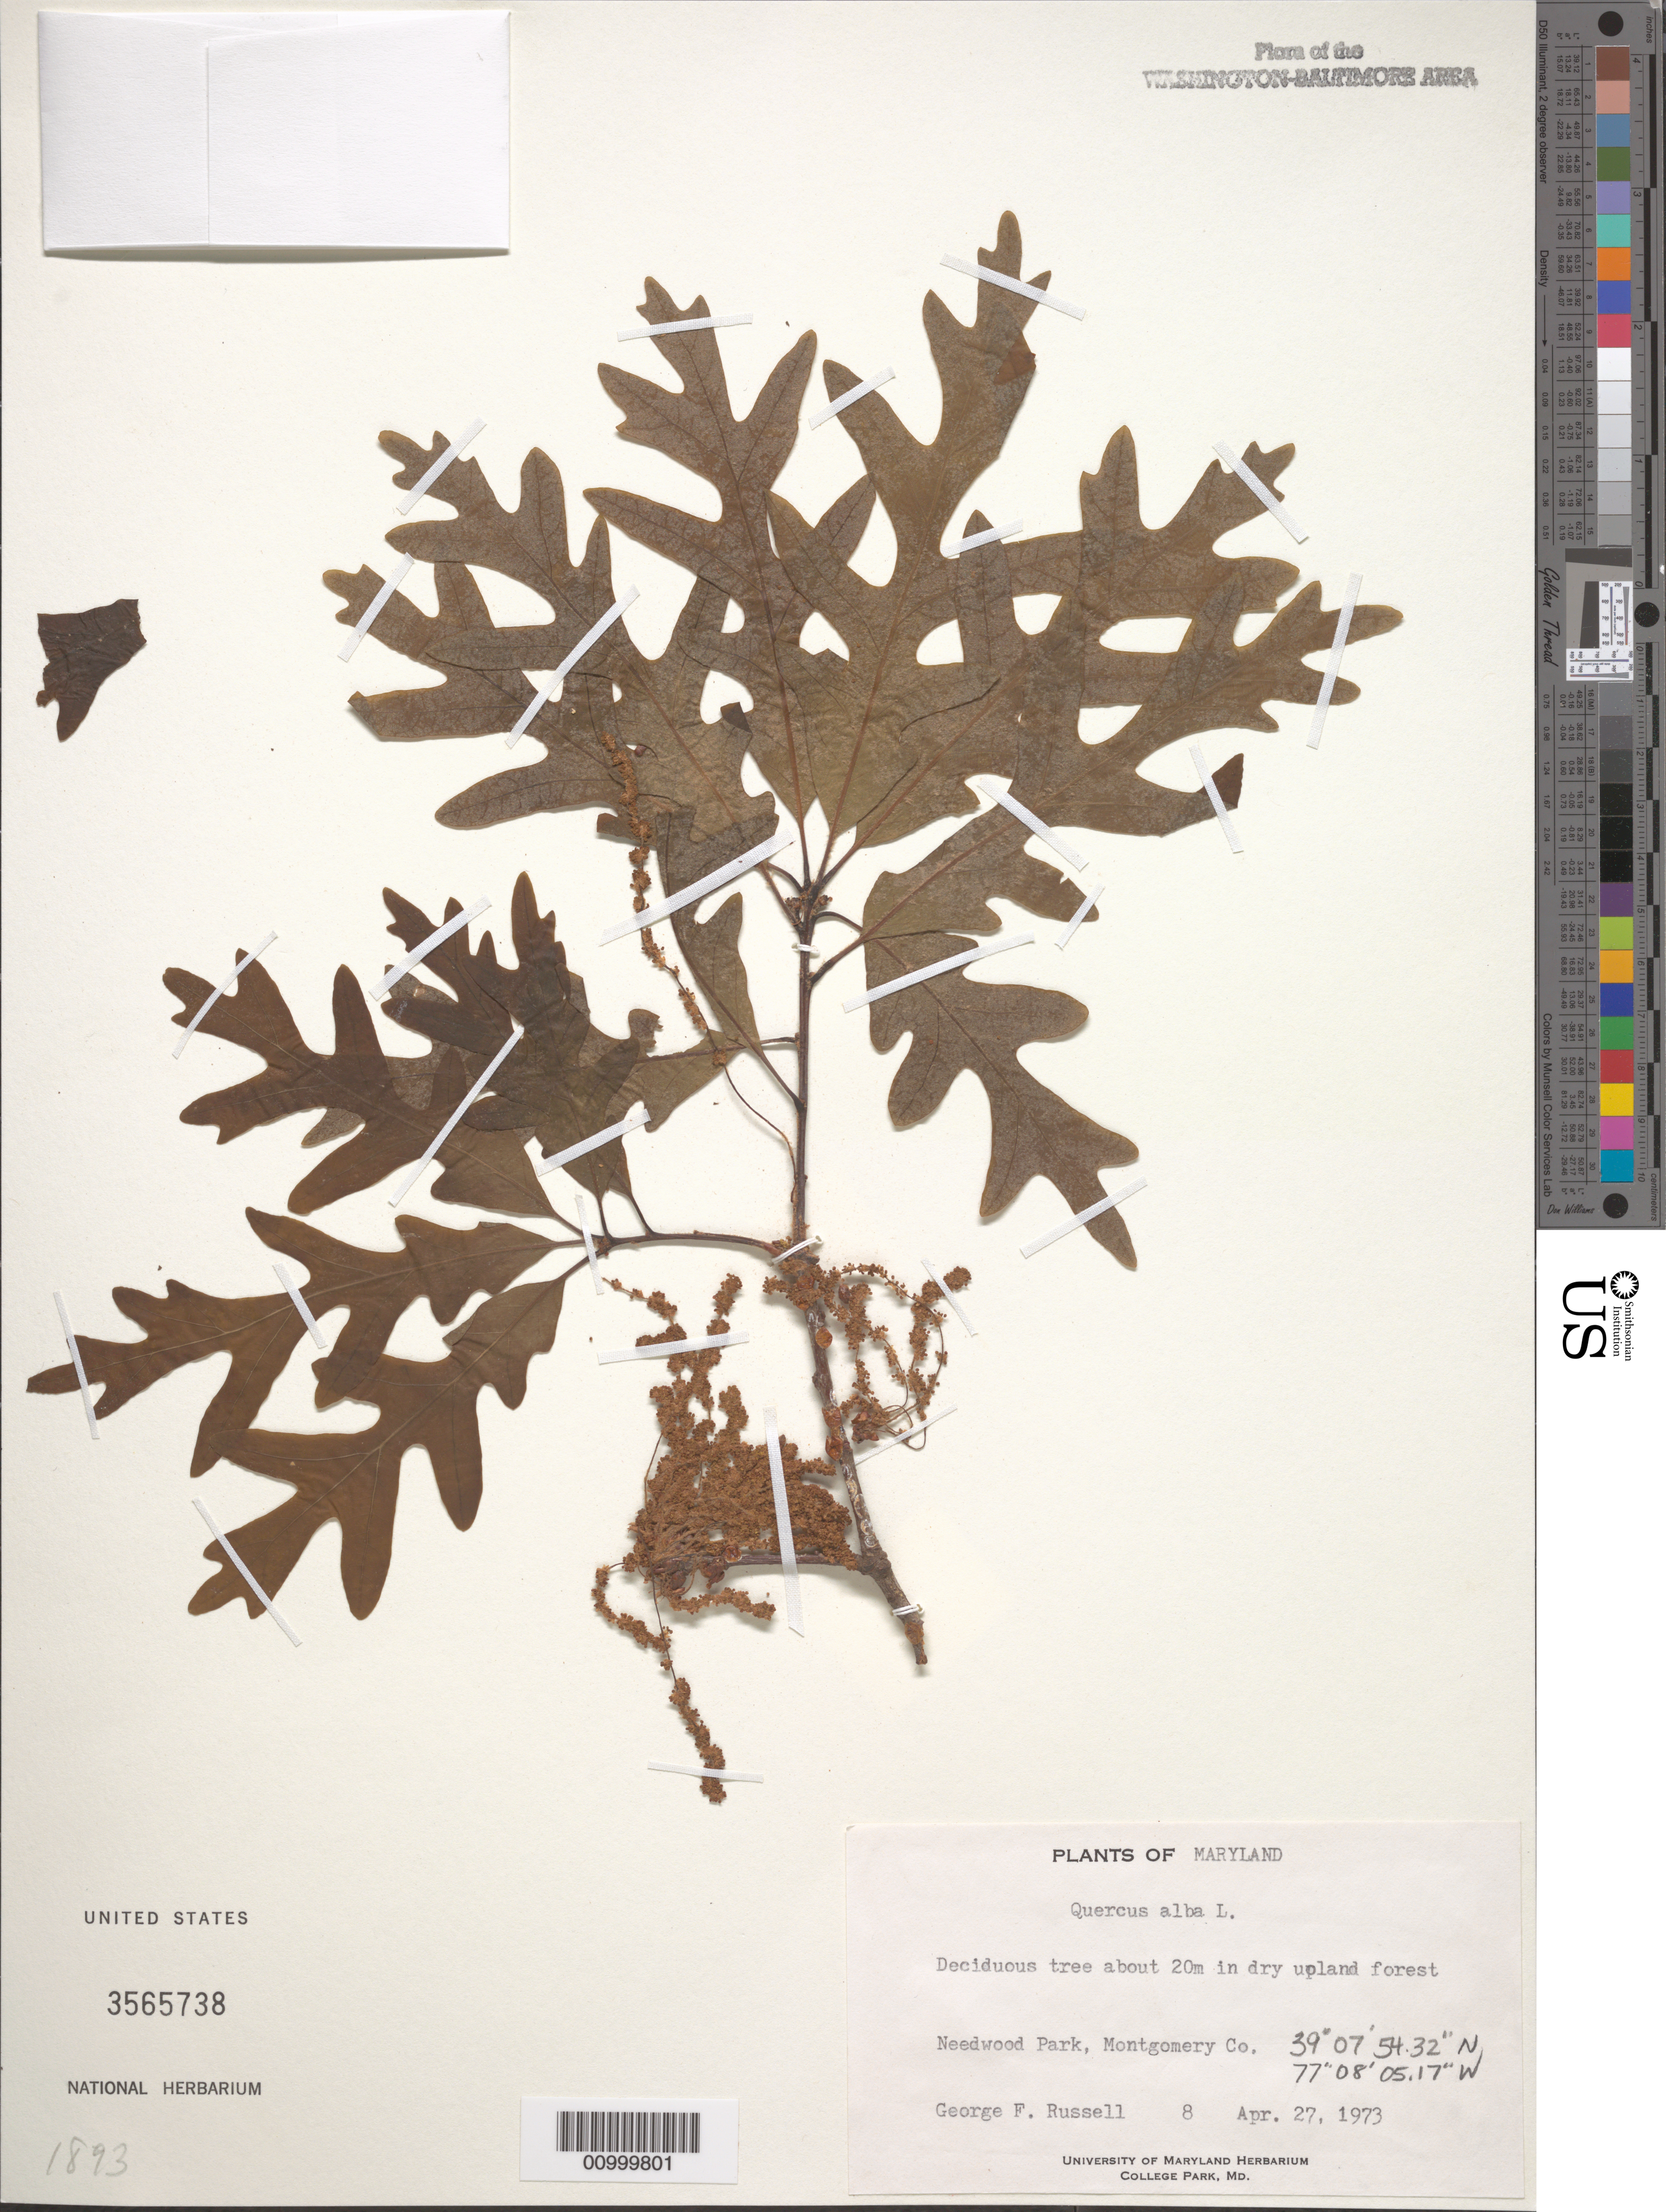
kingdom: Plantae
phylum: Tracheophyta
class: Magnoliopsida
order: Fagales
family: Fagaceae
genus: Quercus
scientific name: Quercus alba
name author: L.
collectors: G. Russell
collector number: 8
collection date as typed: Apr. 27, 1973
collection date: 1973-04-27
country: United States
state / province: Maryland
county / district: Montgomery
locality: Needwood Park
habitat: dry upland forest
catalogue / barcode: US 3565738